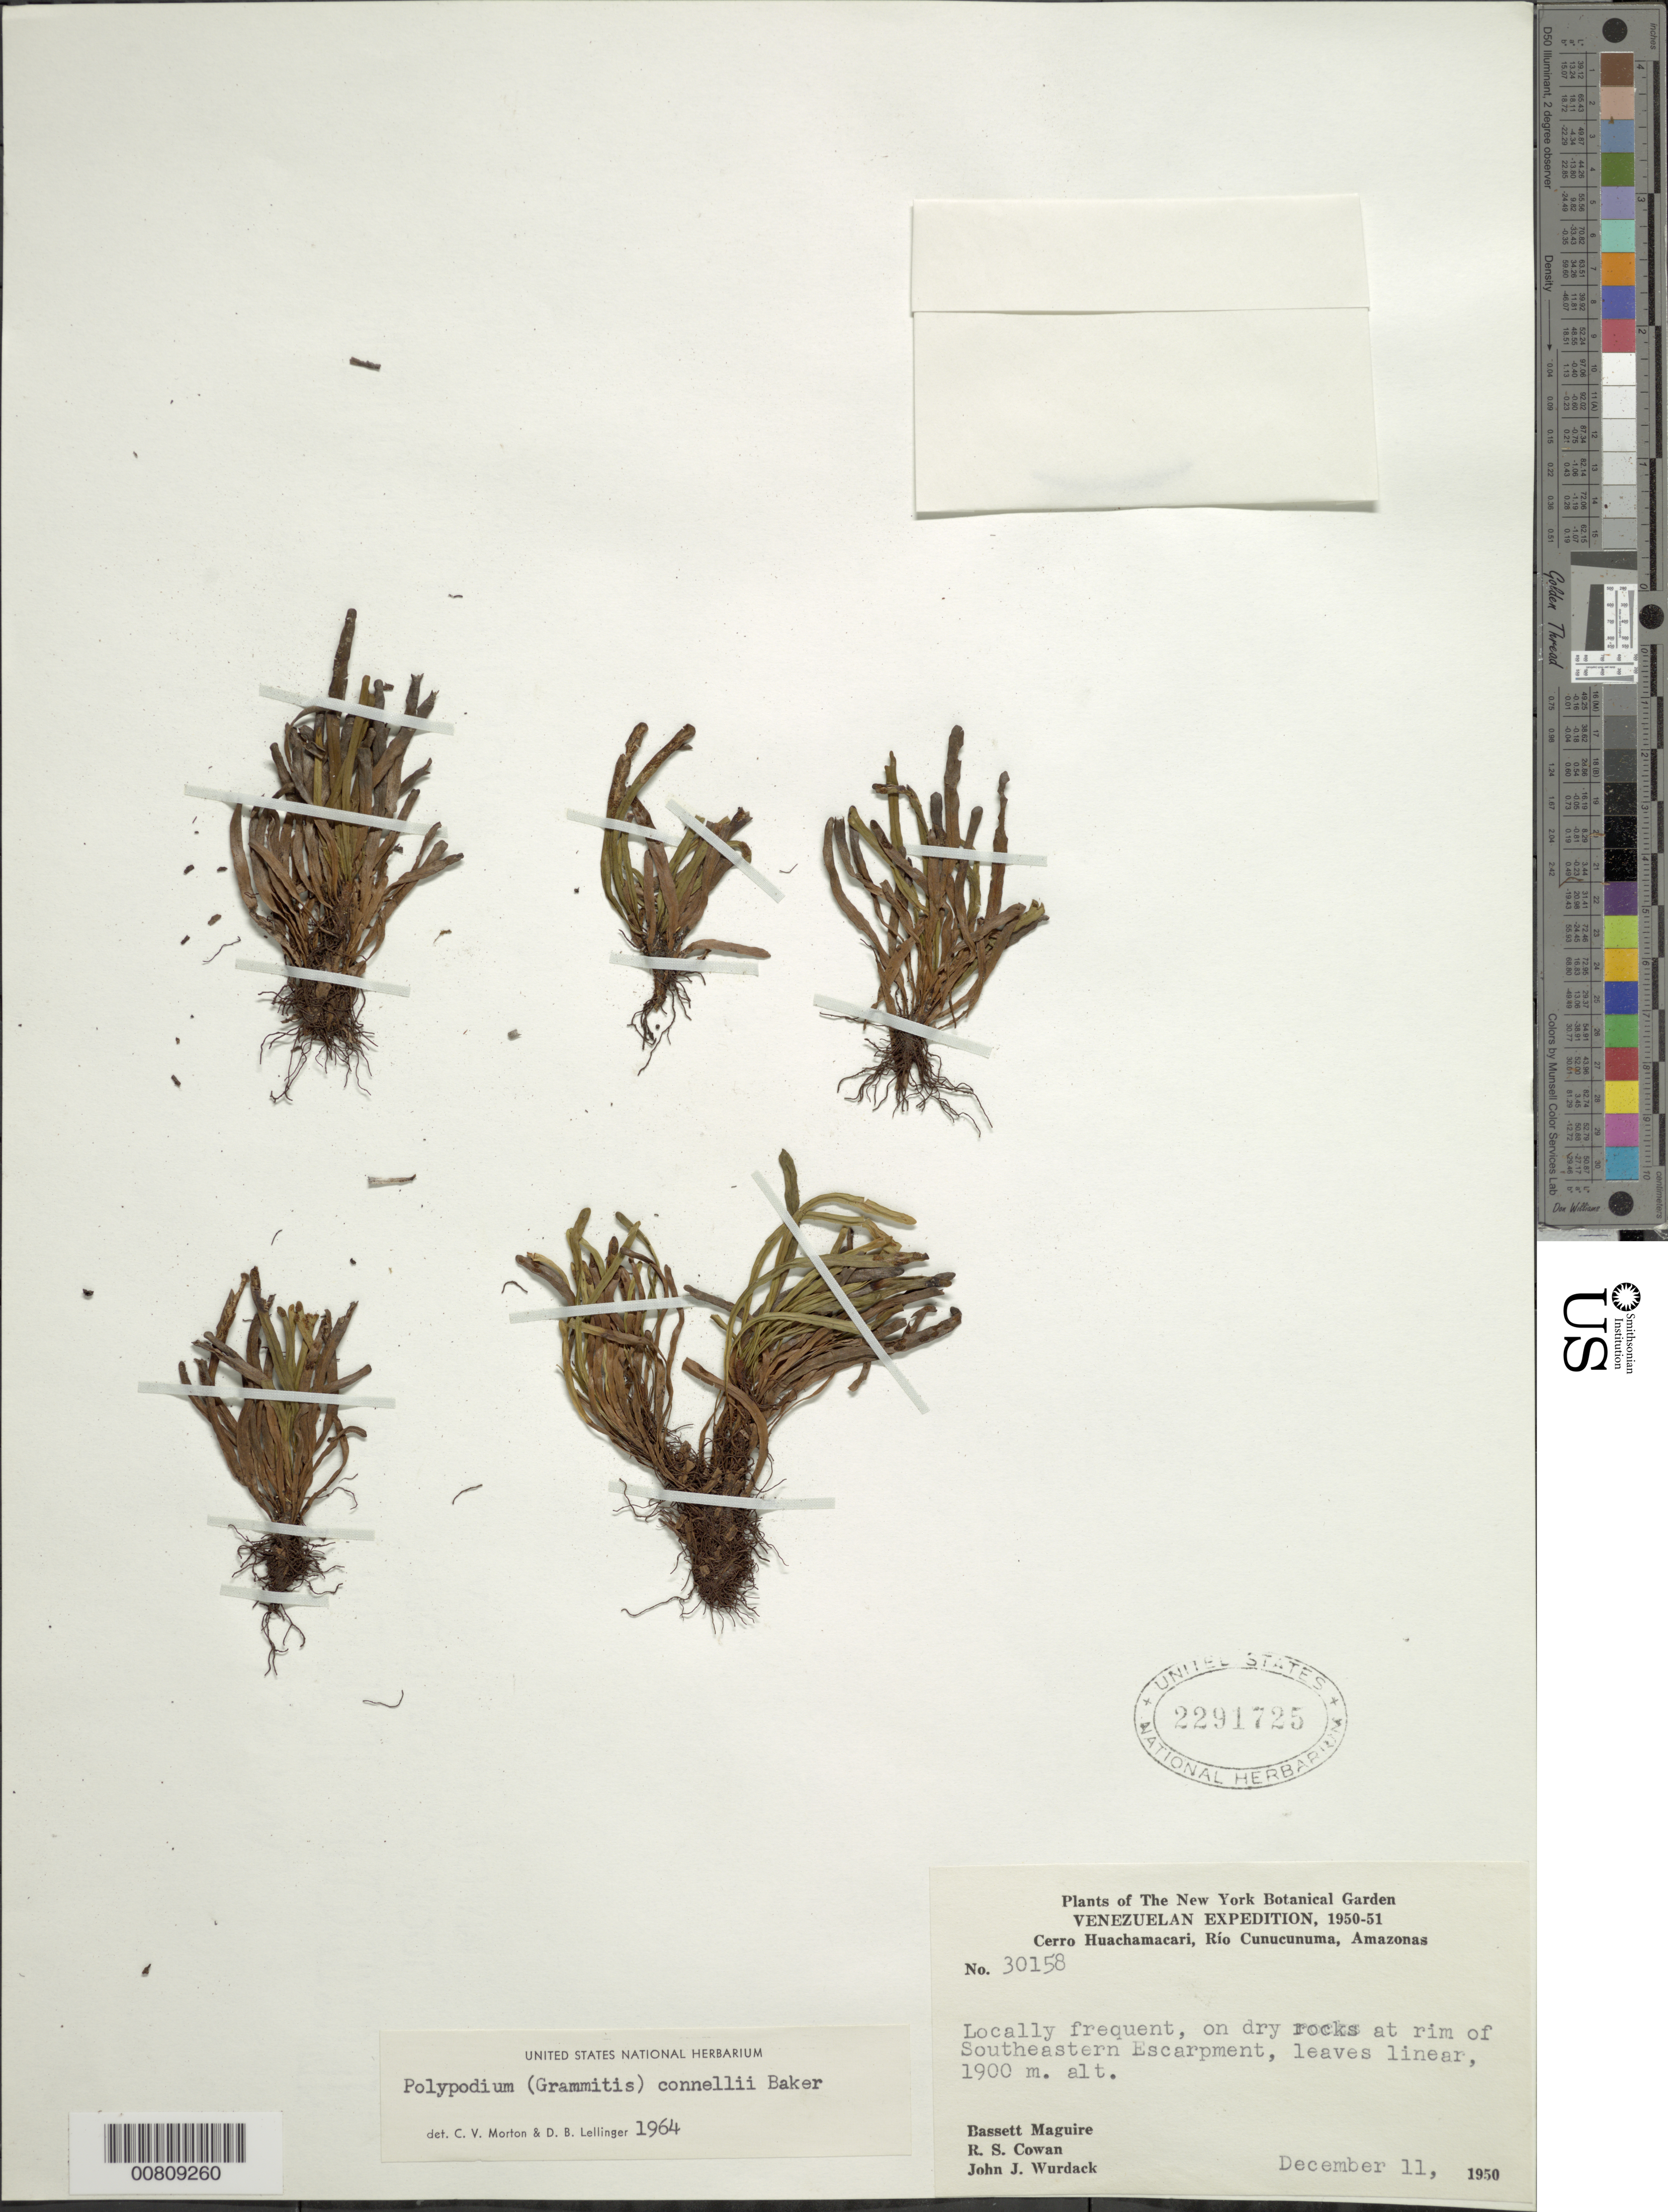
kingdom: Plantae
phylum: Tracheophyta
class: Polypodiopsida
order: Polypodiales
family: Polypodiaceae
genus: Cochlidium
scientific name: Cochlidium connellii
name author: (Baker) A.C. Sm.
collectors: B. Maguire, R. S. Cowan & J. J. Wurdack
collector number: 30158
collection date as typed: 11-Dec-50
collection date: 1950-12-11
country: Venezuela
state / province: Amazonas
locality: Cerro Huachamacari, Río Cunucunuma, southeast escarpment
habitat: Dry rocks at rim of escarpment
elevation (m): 1900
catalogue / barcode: US 2291725